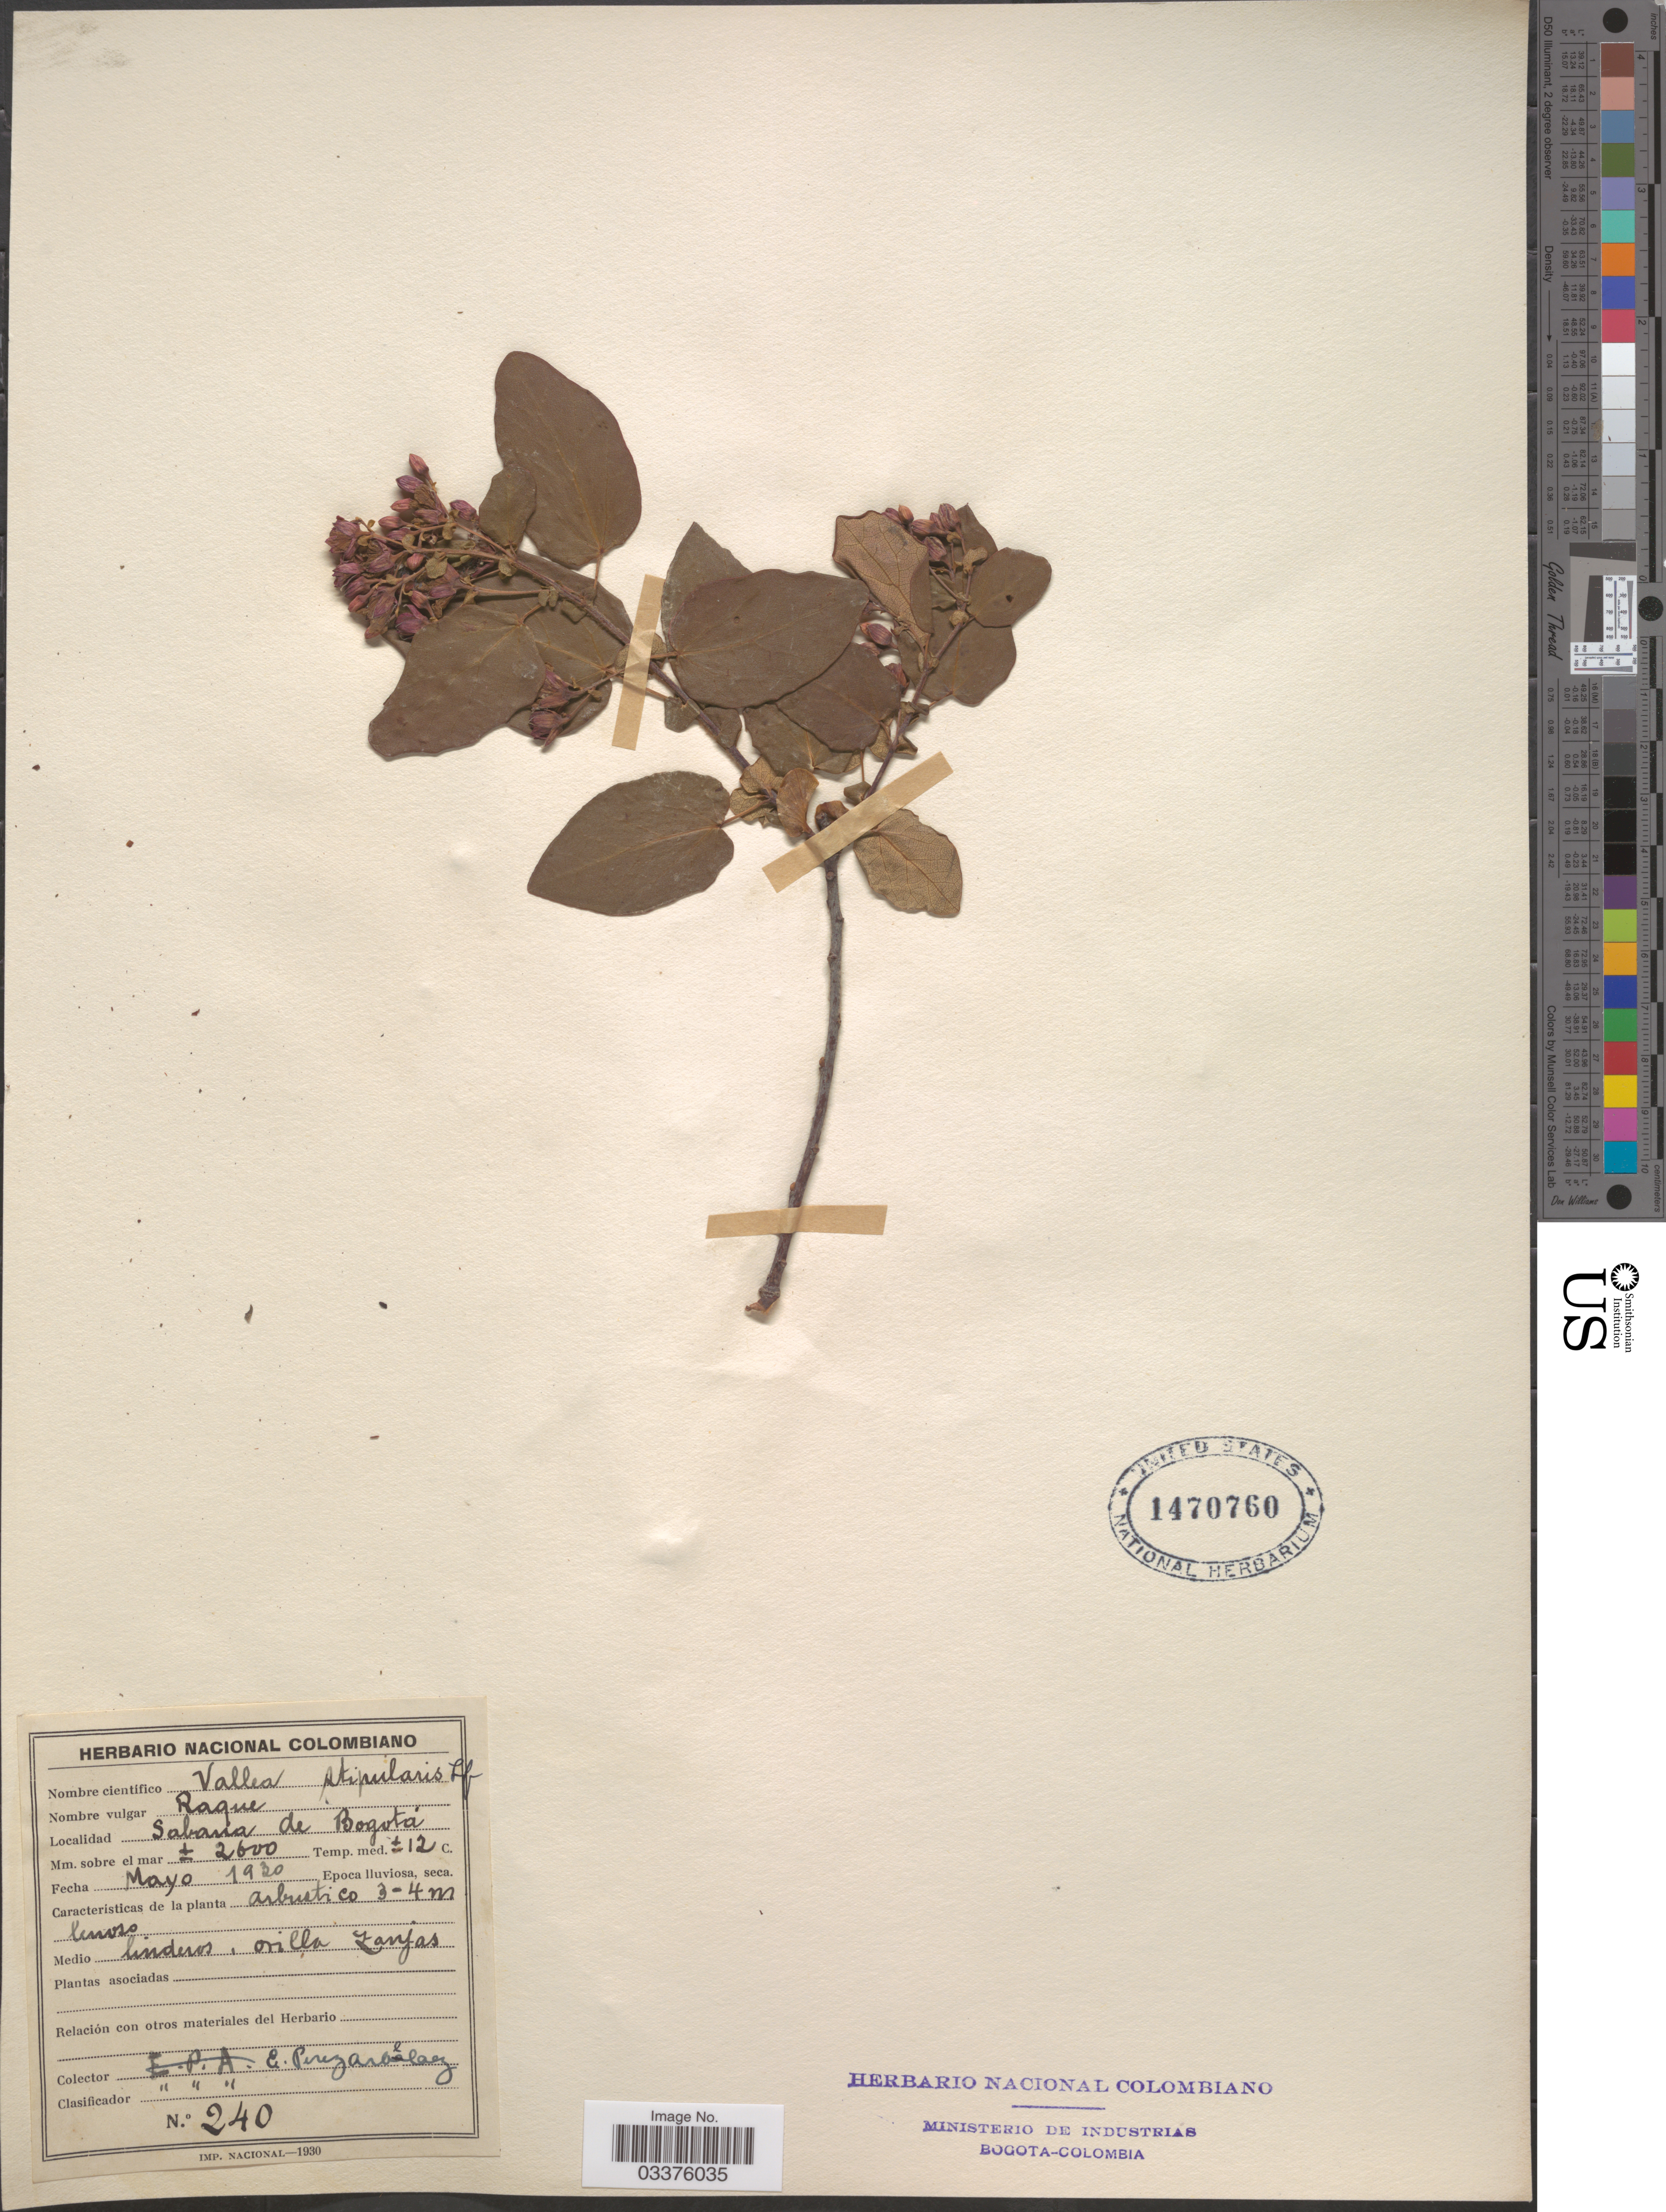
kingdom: Plantae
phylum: Tracheophyta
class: Magnoliopsida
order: Oxalidales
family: Elaeocarpaceae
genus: Vallea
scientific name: Vallea stipularis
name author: L. f.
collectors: E. Pérez Arbeláez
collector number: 240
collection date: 1930-05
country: Colombia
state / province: Bogota D.C.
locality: Sabana de Bogotá.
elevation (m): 2600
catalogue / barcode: US 1470760